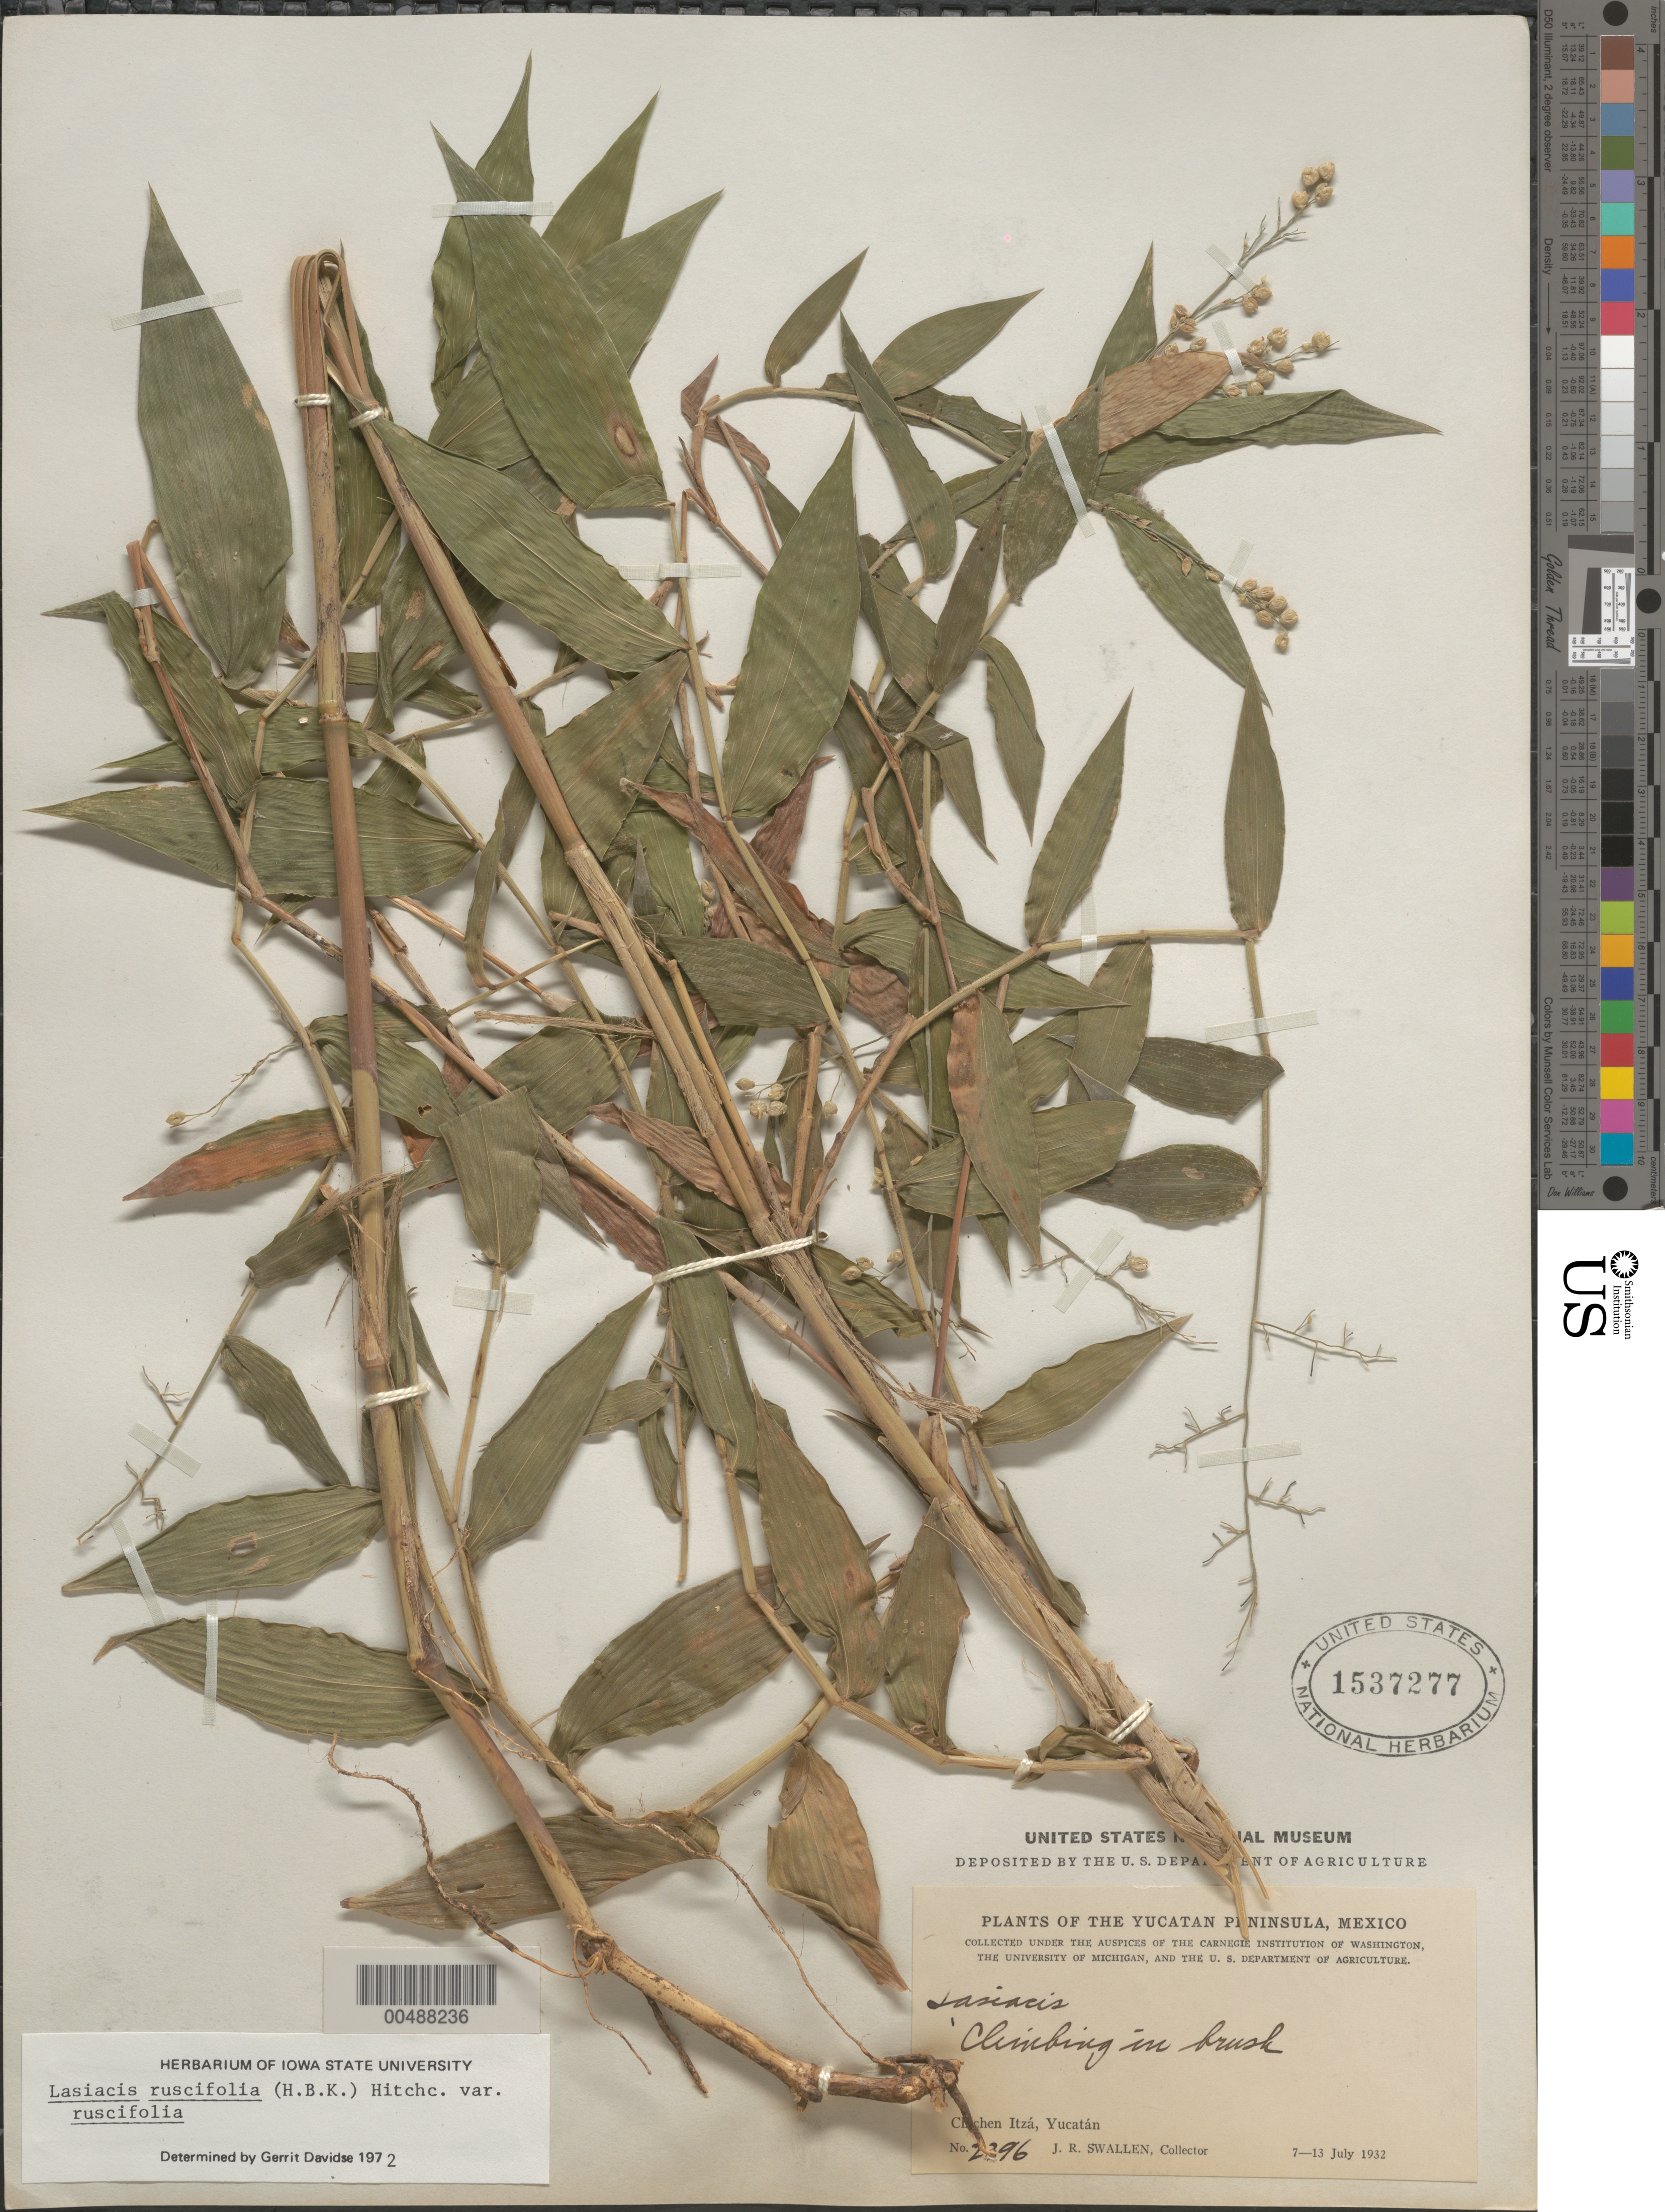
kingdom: Plantae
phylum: Tracheophyta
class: Liliopsida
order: Poales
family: Poaceae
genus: Lasiacis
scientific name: Lasiacis ruscifolia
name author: (Kunth) Hitchc.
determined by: Davidse, Gerrit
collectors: J. R. Swallen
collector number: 2396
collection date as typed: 7 Jul 1932 to 13 Jul 1932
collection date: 1932-07-07/1932-07-13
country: Mexico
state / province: Yucatan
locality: Yucatan Peninsula, Chichen Itz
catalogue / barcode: US 1537277